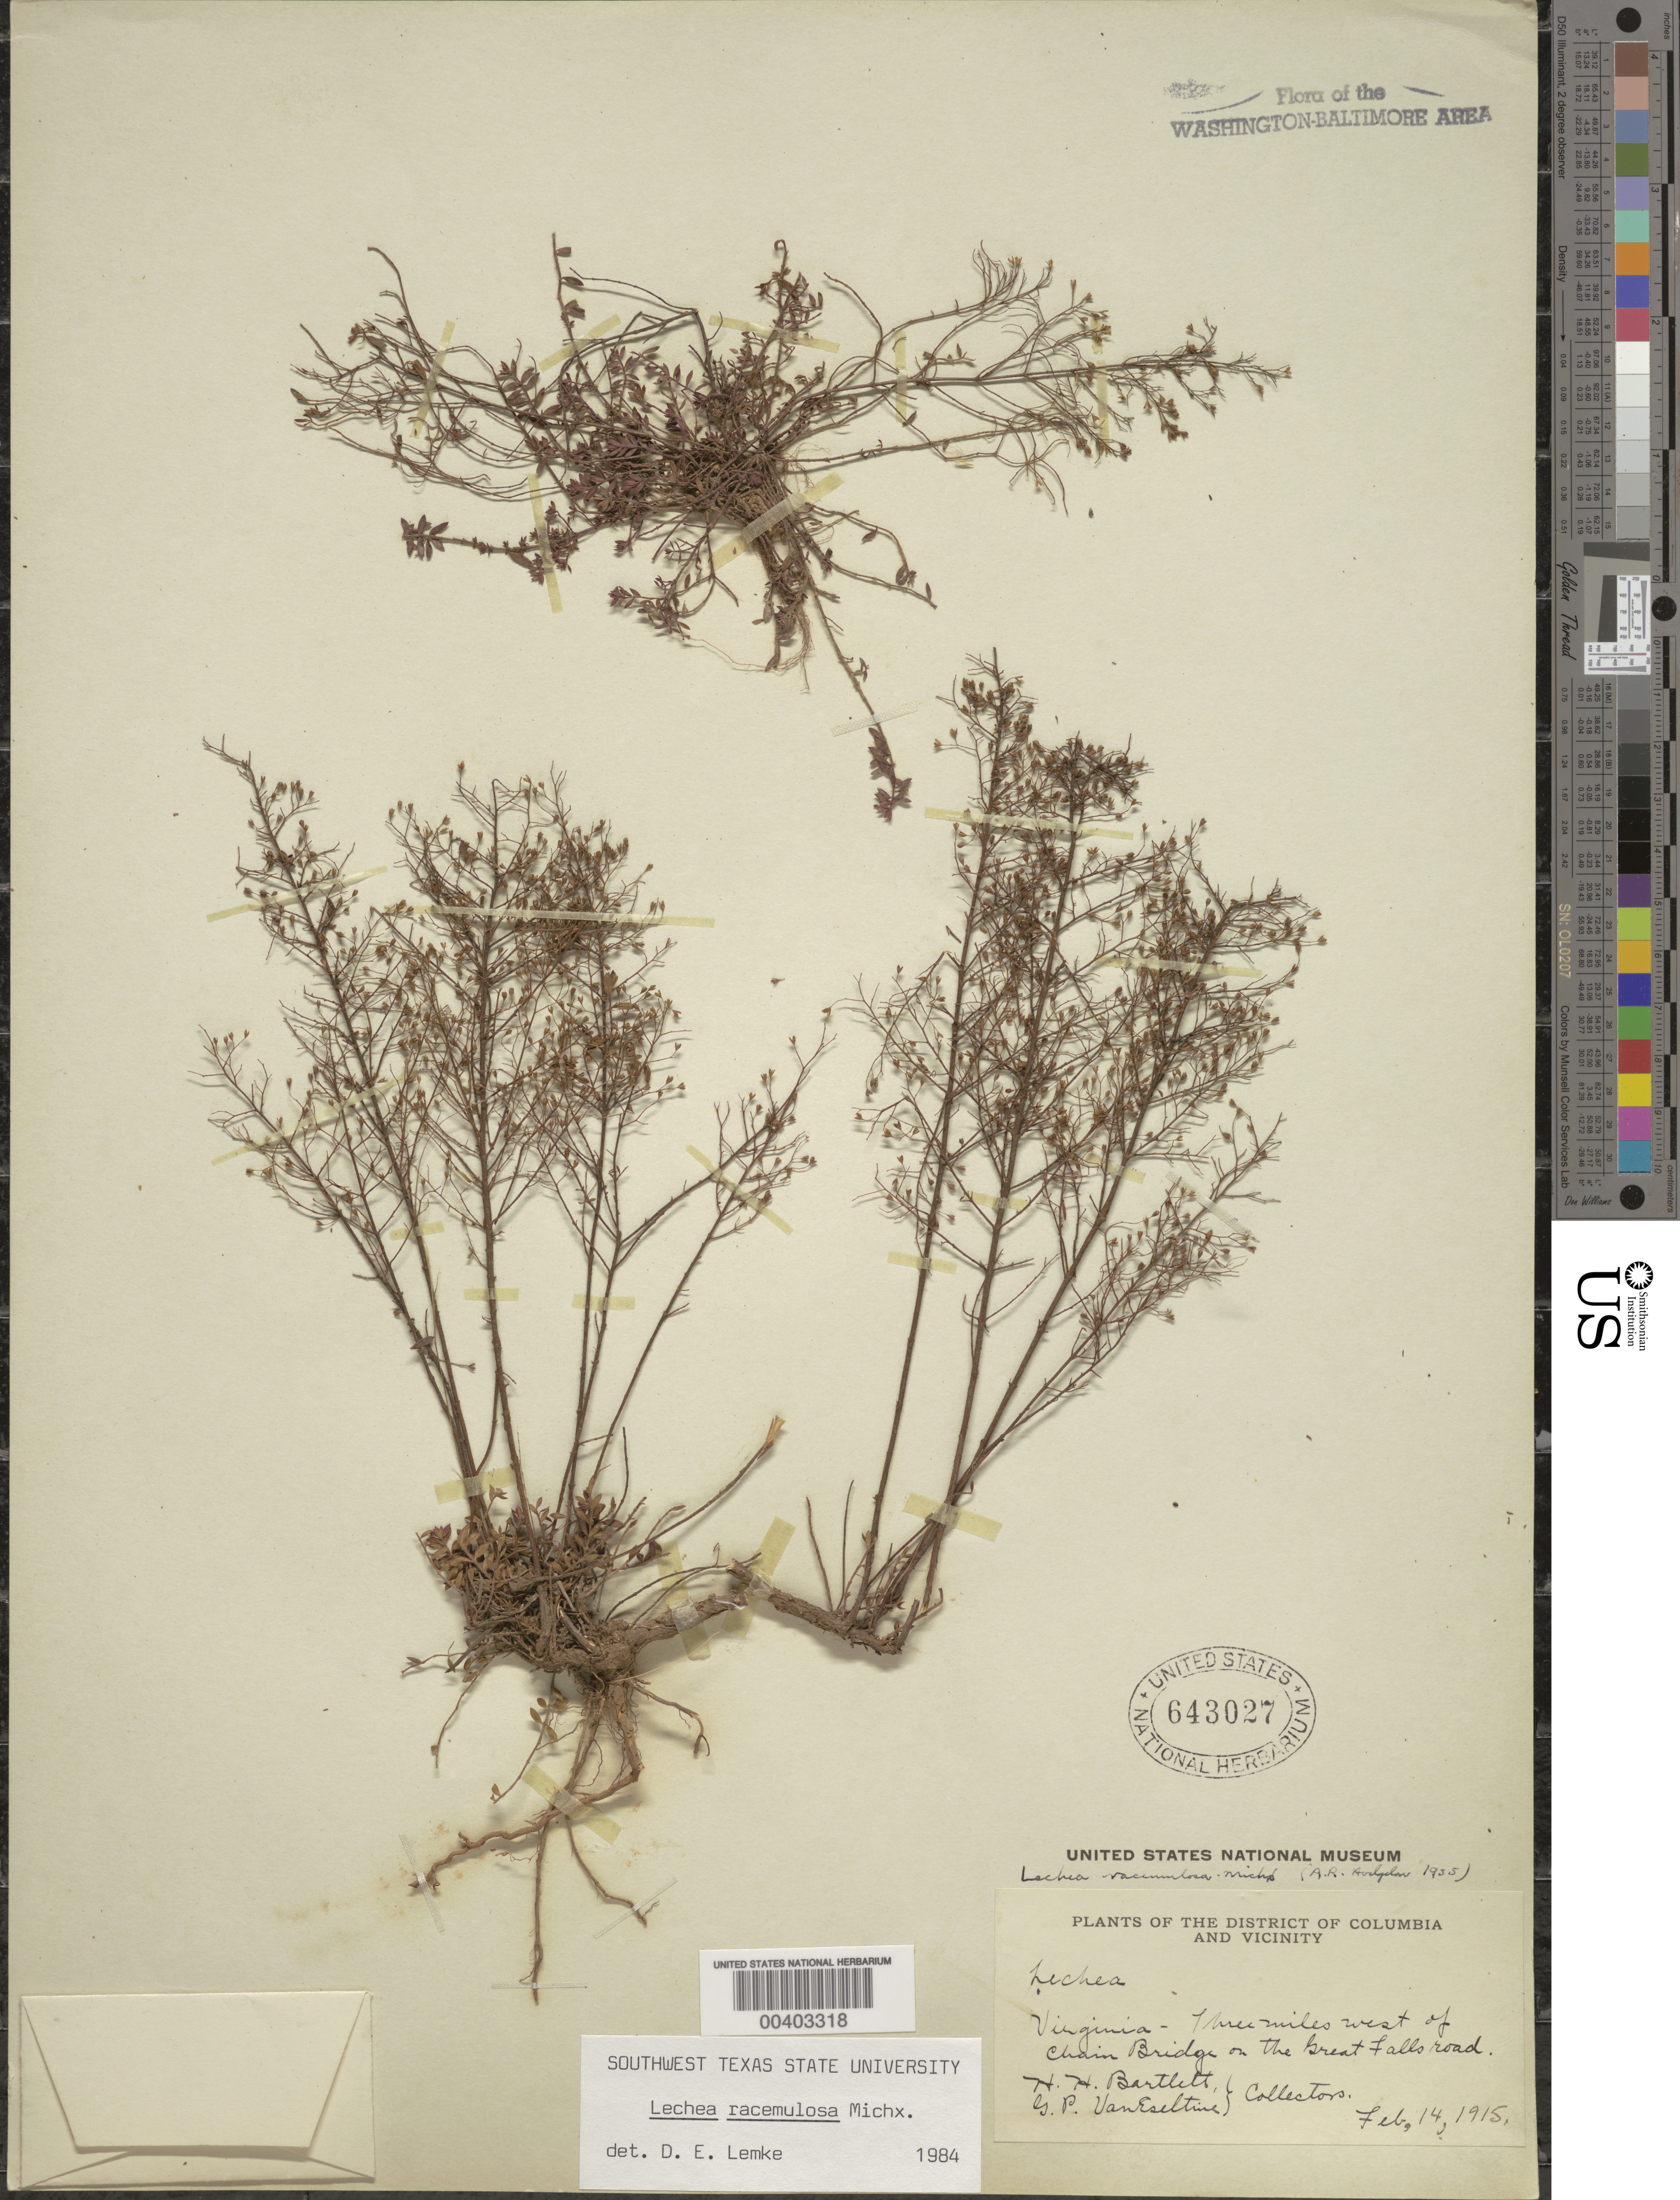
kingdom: Plantae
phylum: Tracheophyta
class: Magnoliopsida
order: Malvales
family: Cistaceae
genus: Lechea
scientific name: Lechea racemulosa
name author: Michx.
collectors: G. P. Van Eseltine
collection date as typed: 14 Feb 1915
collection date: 1915-02-14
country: United States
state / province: Virginia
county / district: Fairfax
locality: West of Chain Bridge, Great Falls Road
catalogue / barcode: US 643027